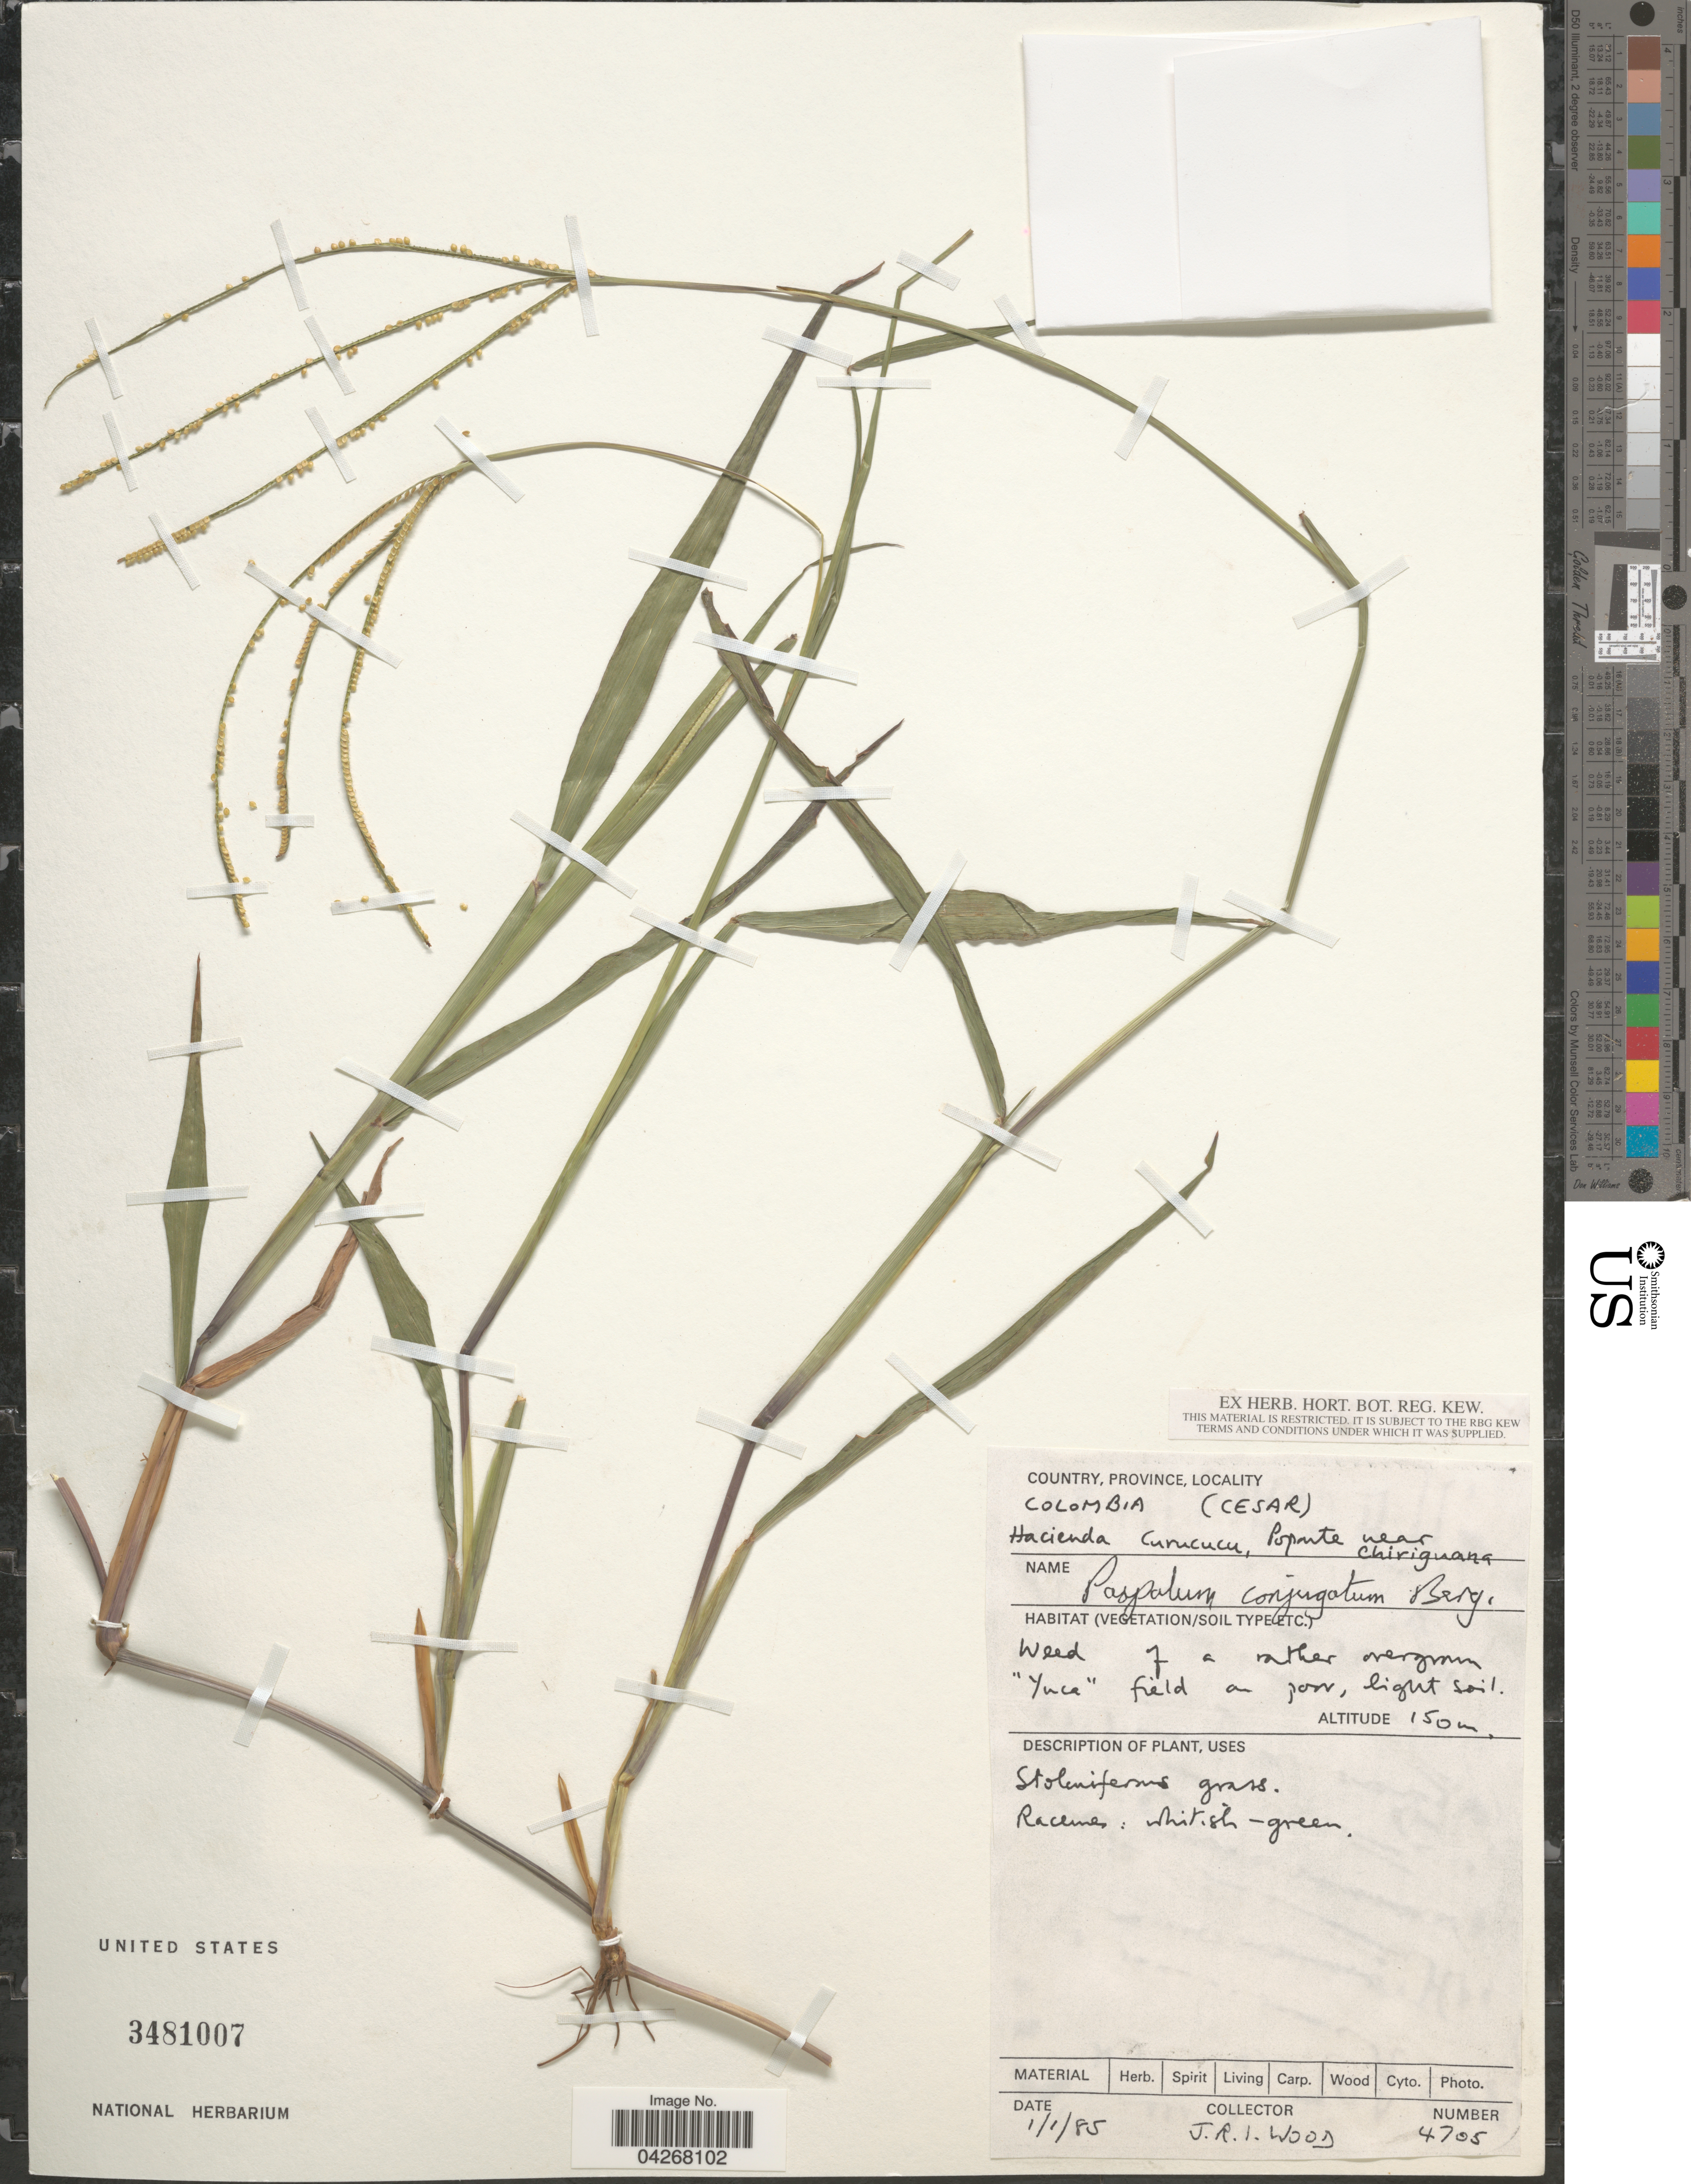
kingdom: Plantae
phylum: Tracheophyta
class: Liliopsida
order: Poales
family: Poaceae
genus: Paspalum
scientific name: Paspalum conjugatum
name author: P.J. Bergius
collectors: J. R. I. Wood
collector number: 4705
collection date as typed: Transcribed d/m/y: 1/1/85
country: Colombia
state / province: Cesar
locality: Hacienda Curucucu, Poponte near Chiriguara.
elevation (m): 150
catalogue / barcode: US 3481007